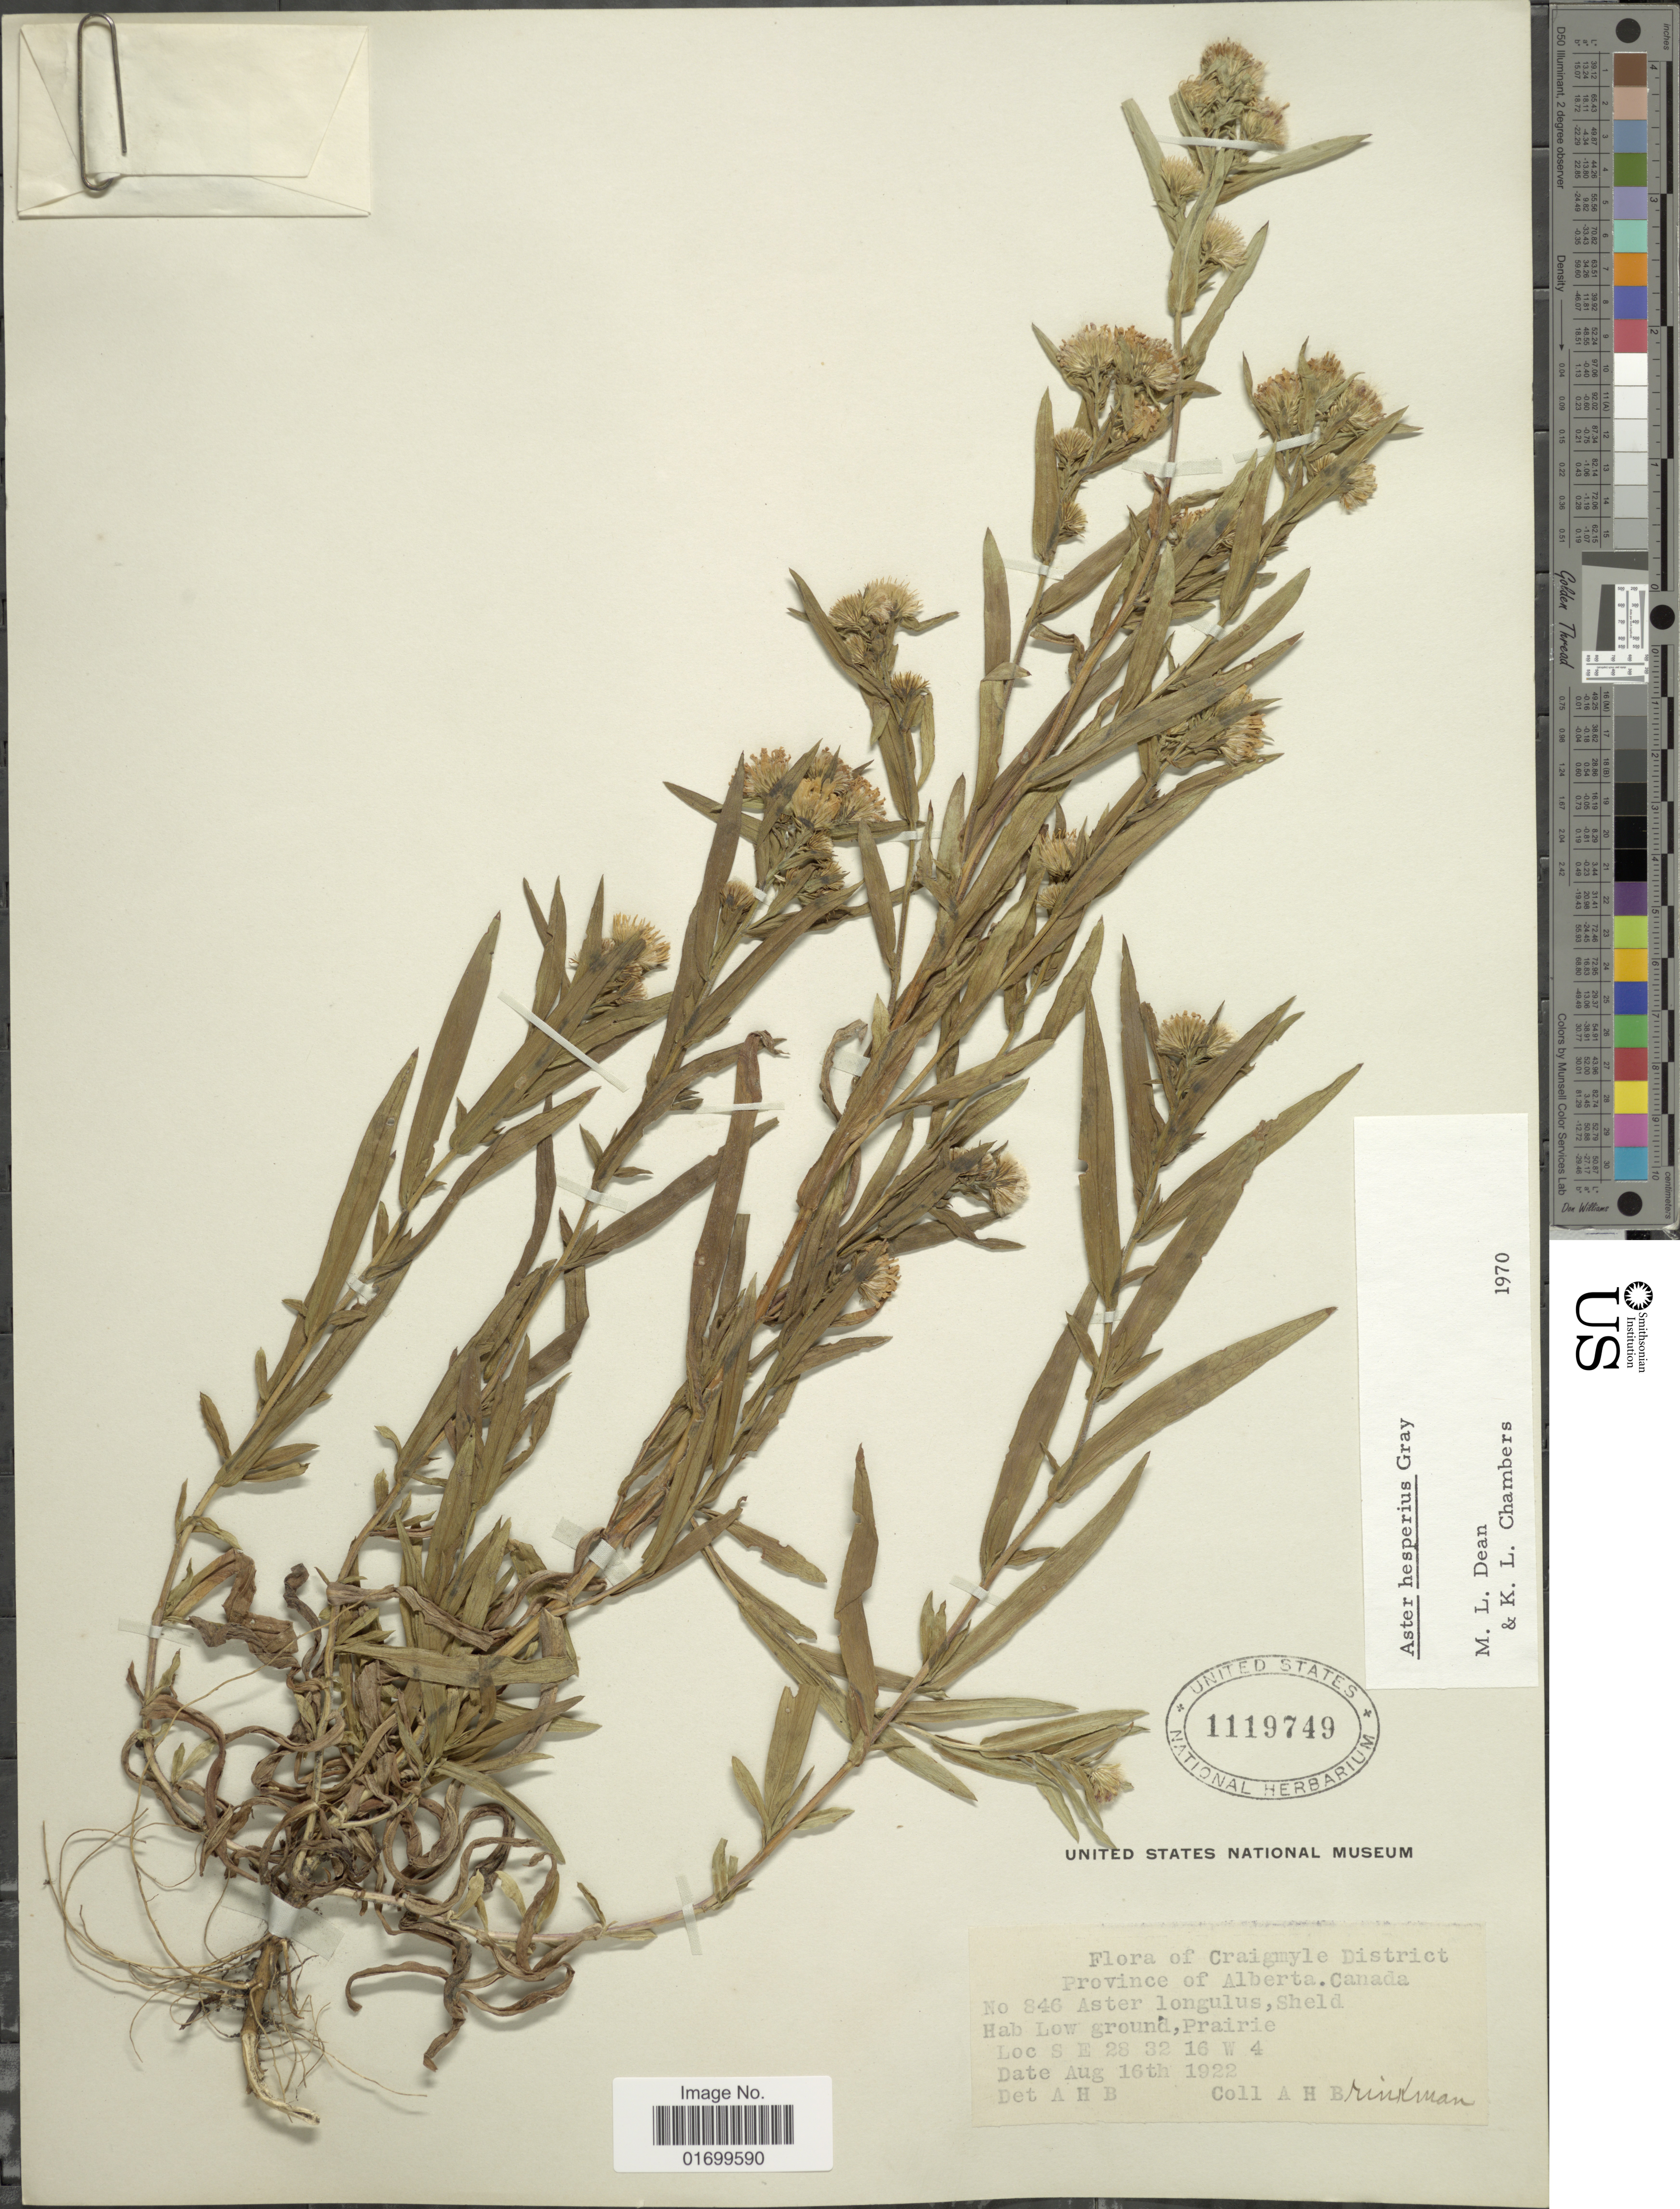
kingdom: Plantae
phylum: Tracheophyta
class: Magnoliopsida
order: Asterales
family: Asteraceae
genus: Symphyotrichum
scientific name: Symphyotrichum hesperium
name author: (A. Gray) Á. Löve & D. Löve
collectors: A. Brinkman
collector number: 846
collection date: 1922-08-16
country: Canada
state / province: Alberta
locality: Craigmyle District, low ground, S E 28 32 16 W 4.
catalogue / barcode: US 1119749